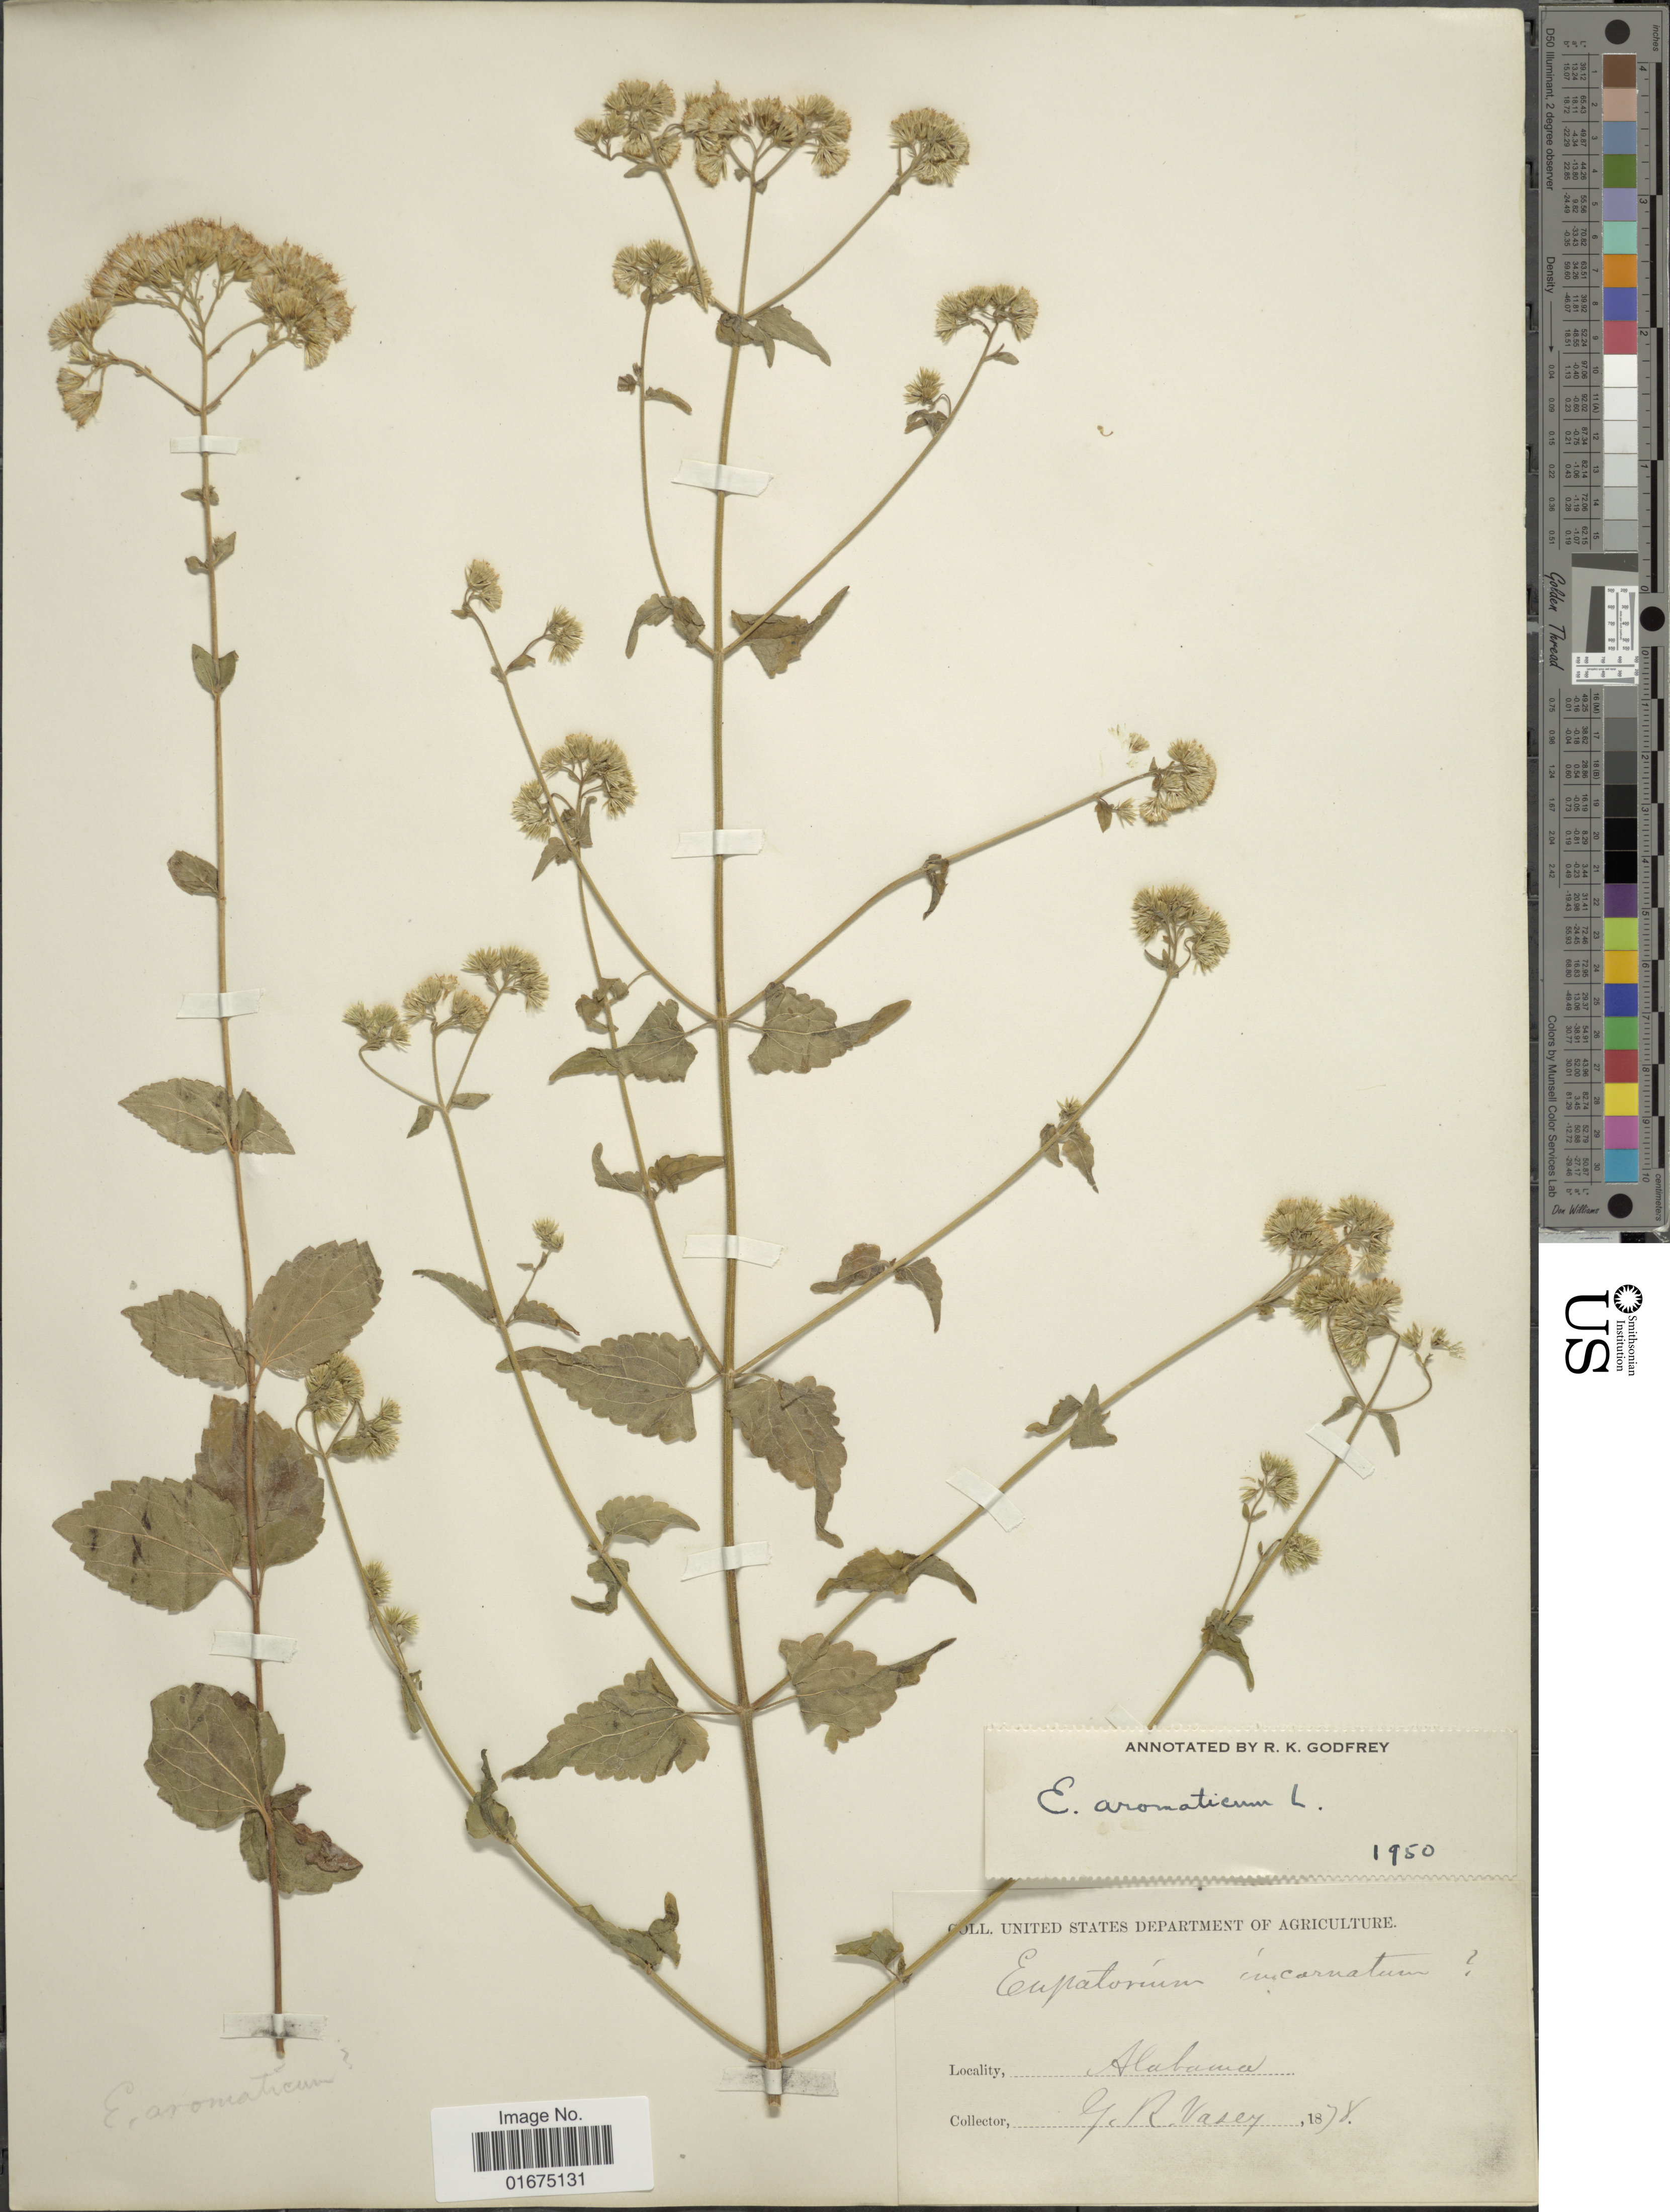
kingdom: Plantae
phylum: Tracheophyta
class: Magnoliopsida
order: Asterales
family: Asteraceae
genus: Ageratina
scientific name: Ageratina aromatica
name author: (L.) Spach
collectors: G. R. Vasey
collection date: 1878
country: United States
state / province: Alabama